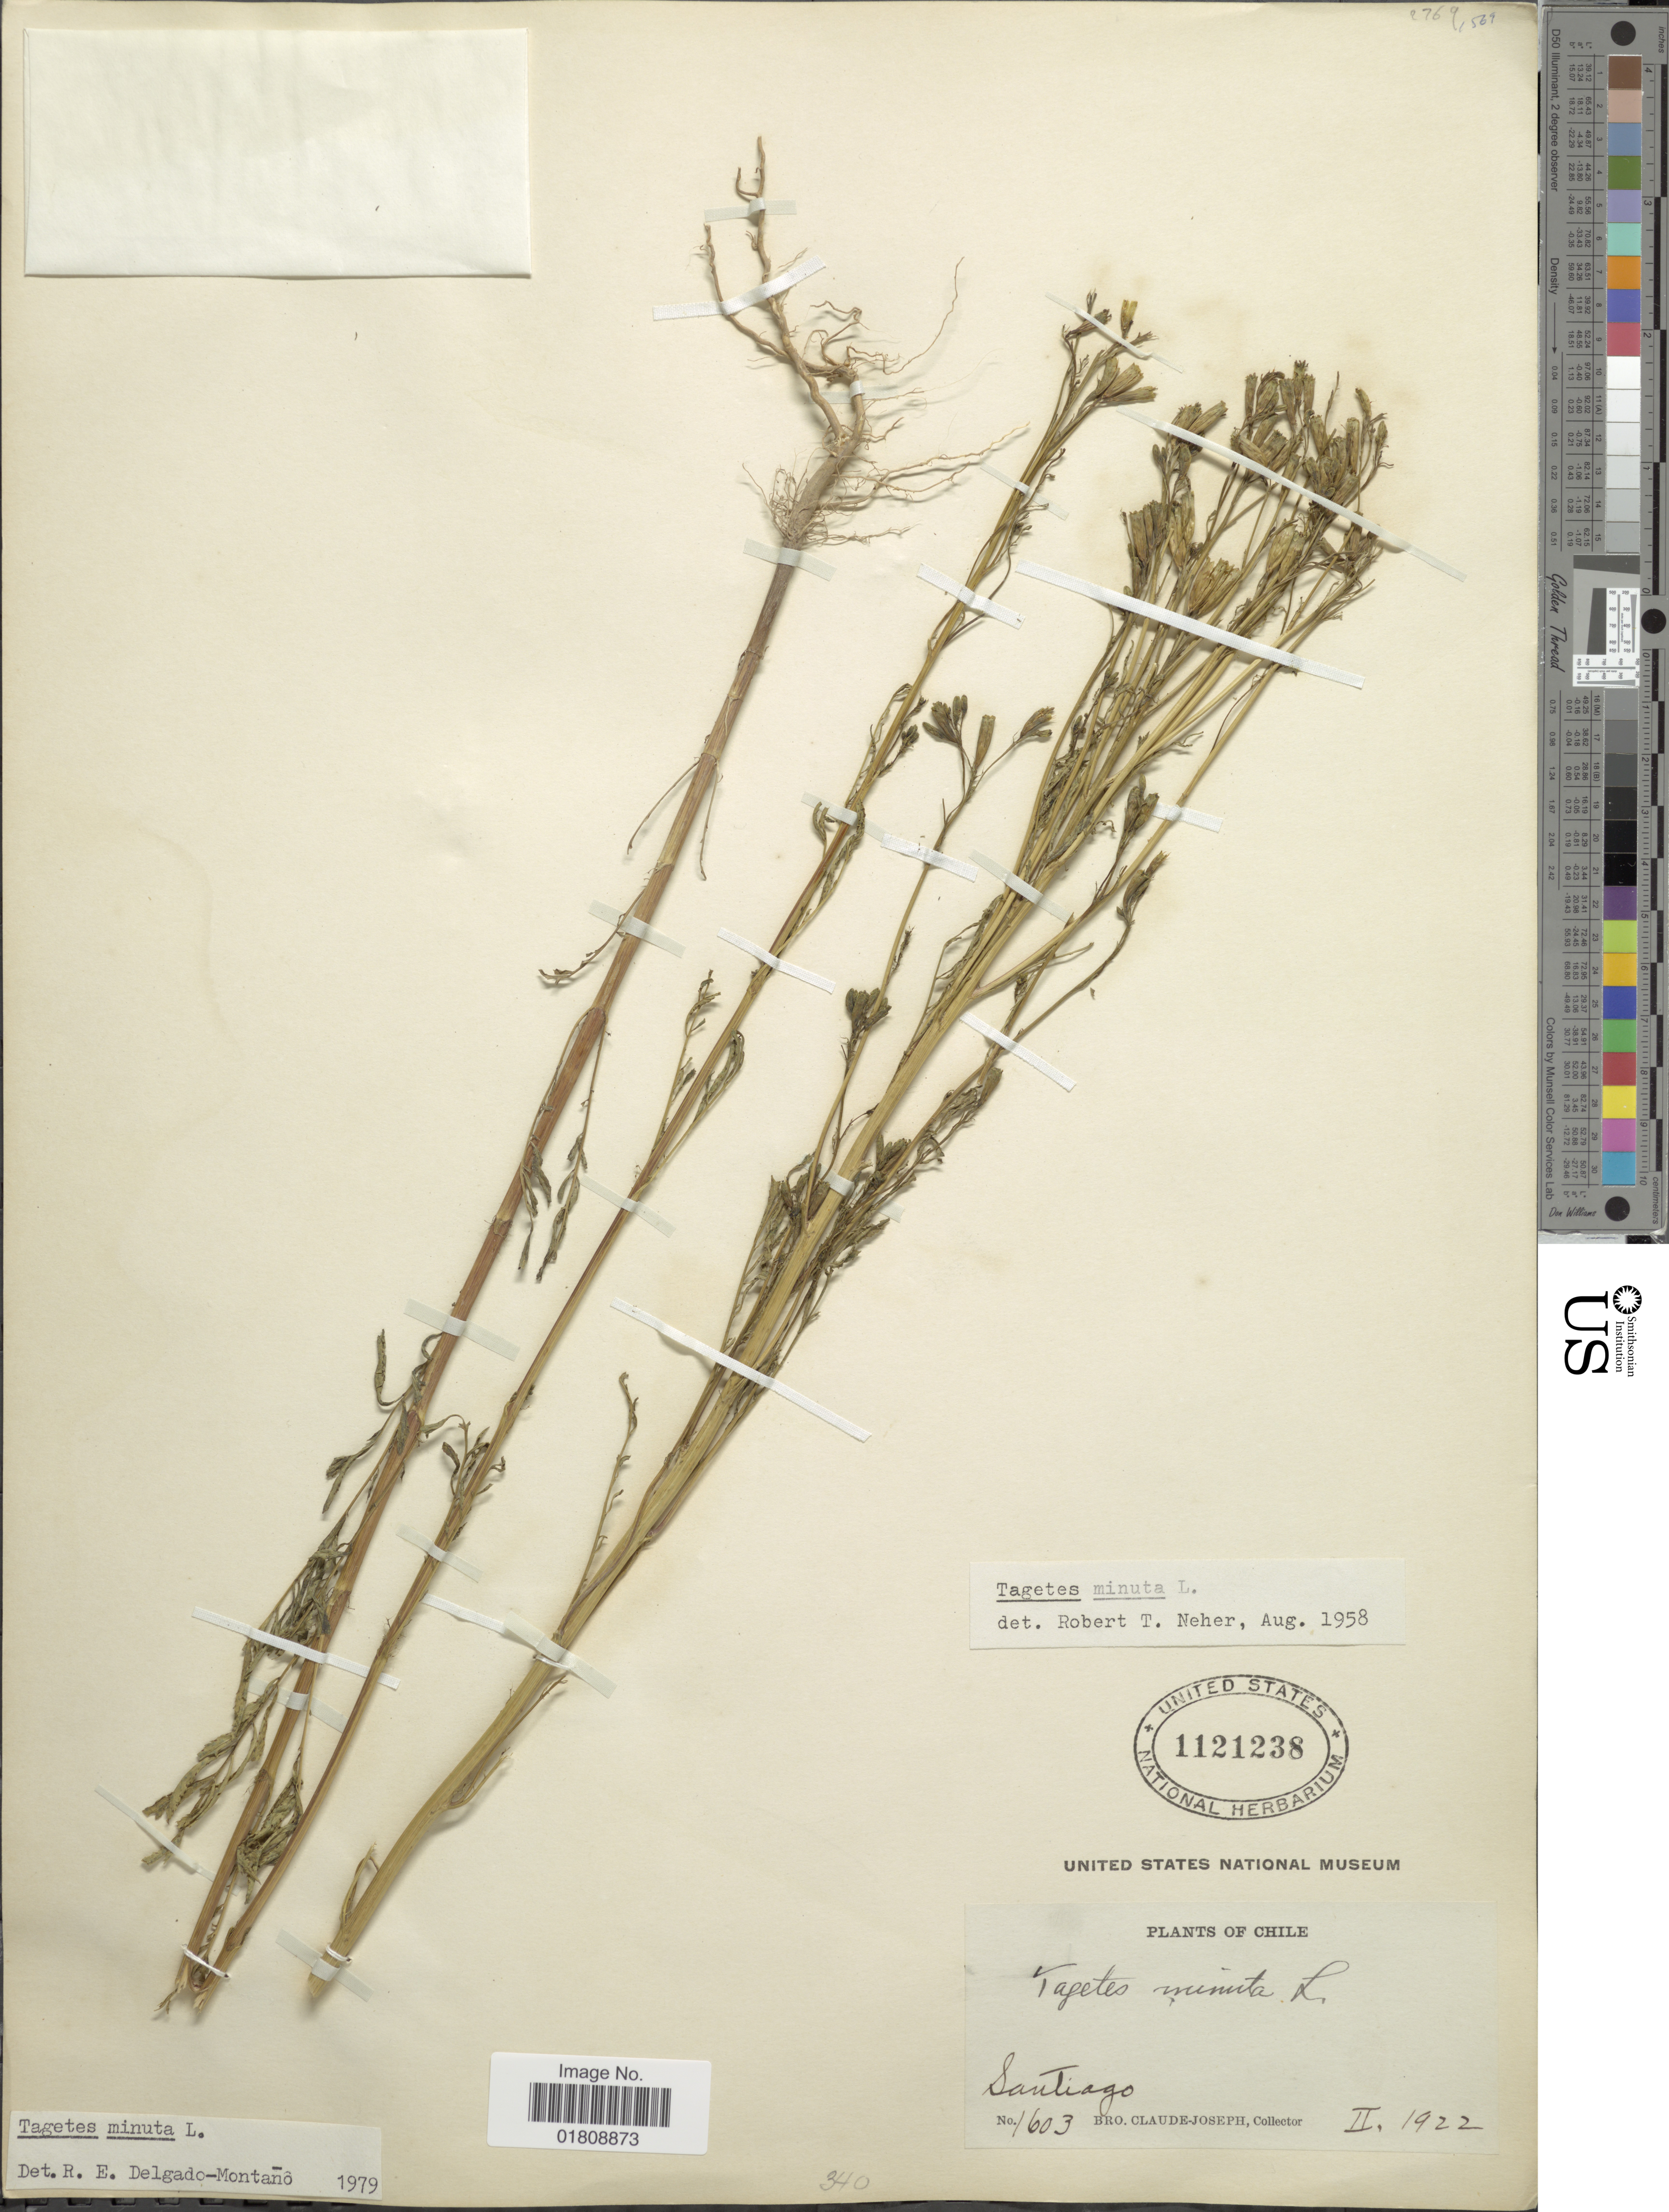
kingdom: Plantae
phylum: Tracheophyta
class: Magnoliopsida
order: Asterales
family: Asteraceae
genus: Tagetes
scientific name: Tagetes minuta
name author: L.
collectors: Bro. Claude-Joseph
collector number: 1603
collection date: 1922-02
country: Chile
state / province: Región Metropolitana (RM)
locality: Santiago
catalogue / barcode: US 1121238